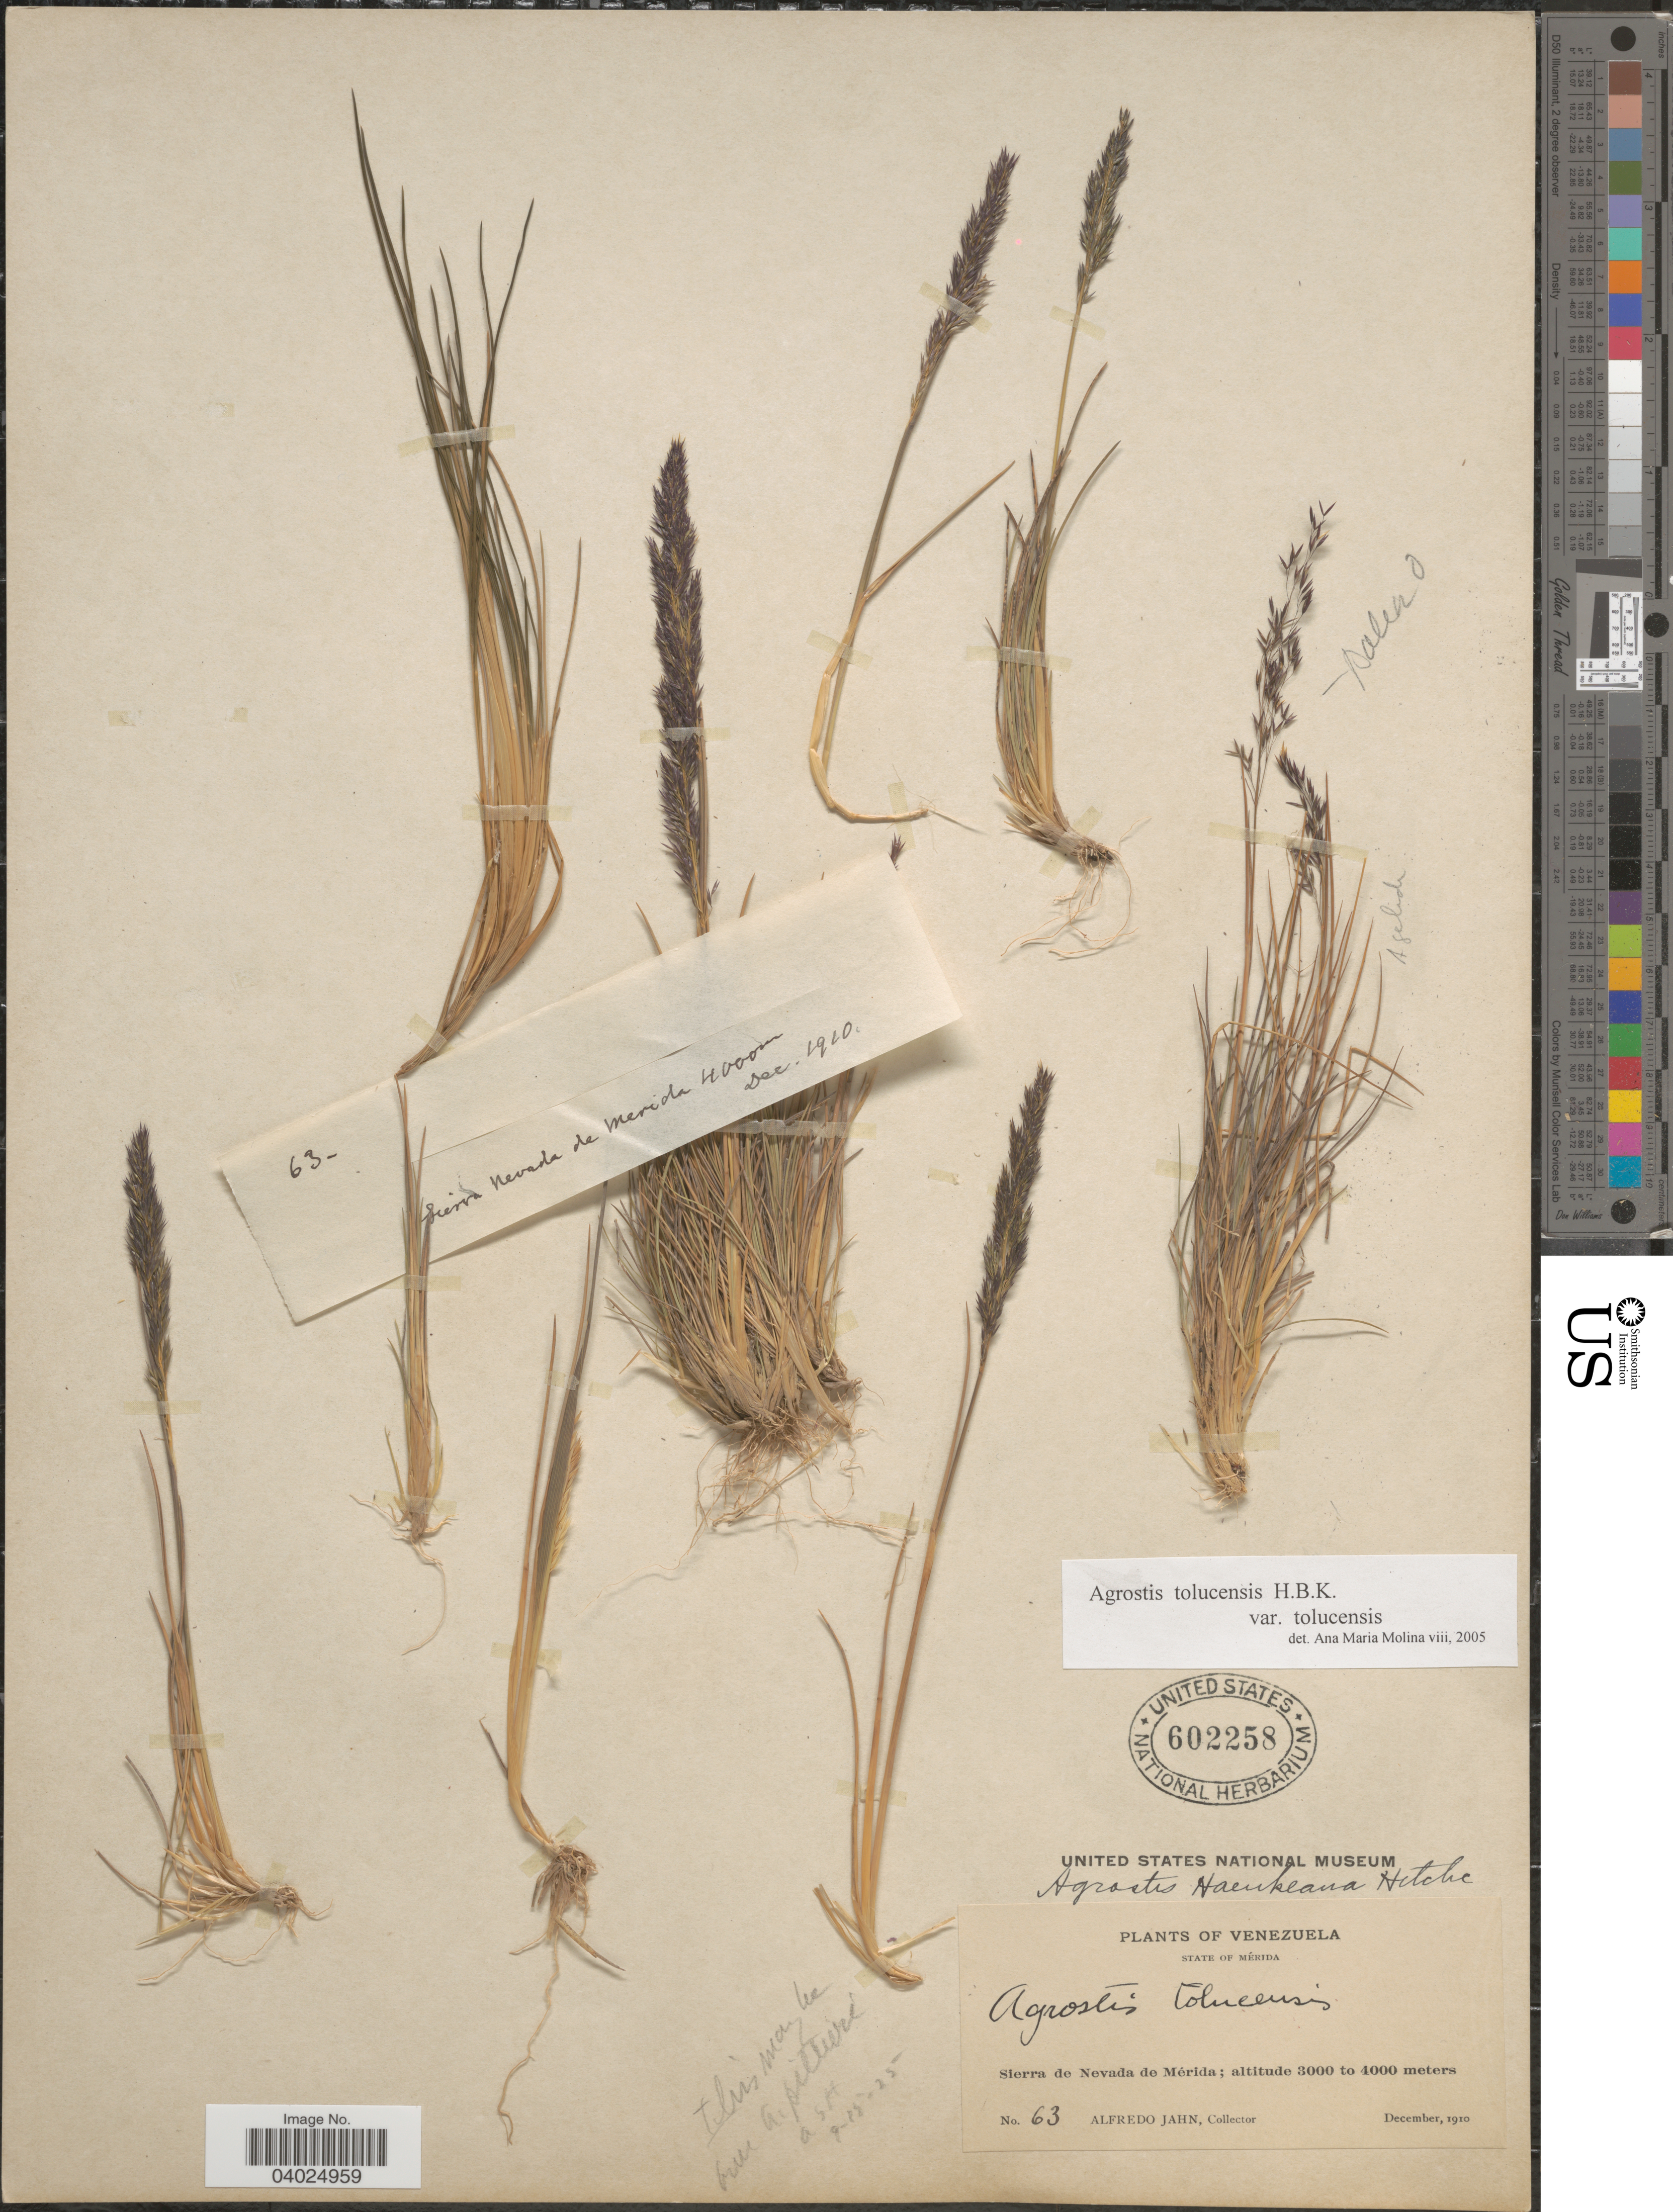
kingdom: Plantae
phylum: Tracheophyta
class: Liliopsida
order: Poales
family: Poaceae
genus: Agrostis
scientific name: Agrostis tolucensis Kunth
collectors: A. Jahn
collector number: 63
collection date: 1910-12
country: Venezuela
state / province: Merida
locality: Sierra de Nevada de Mérida.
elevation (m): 4000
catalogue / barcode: US 602258